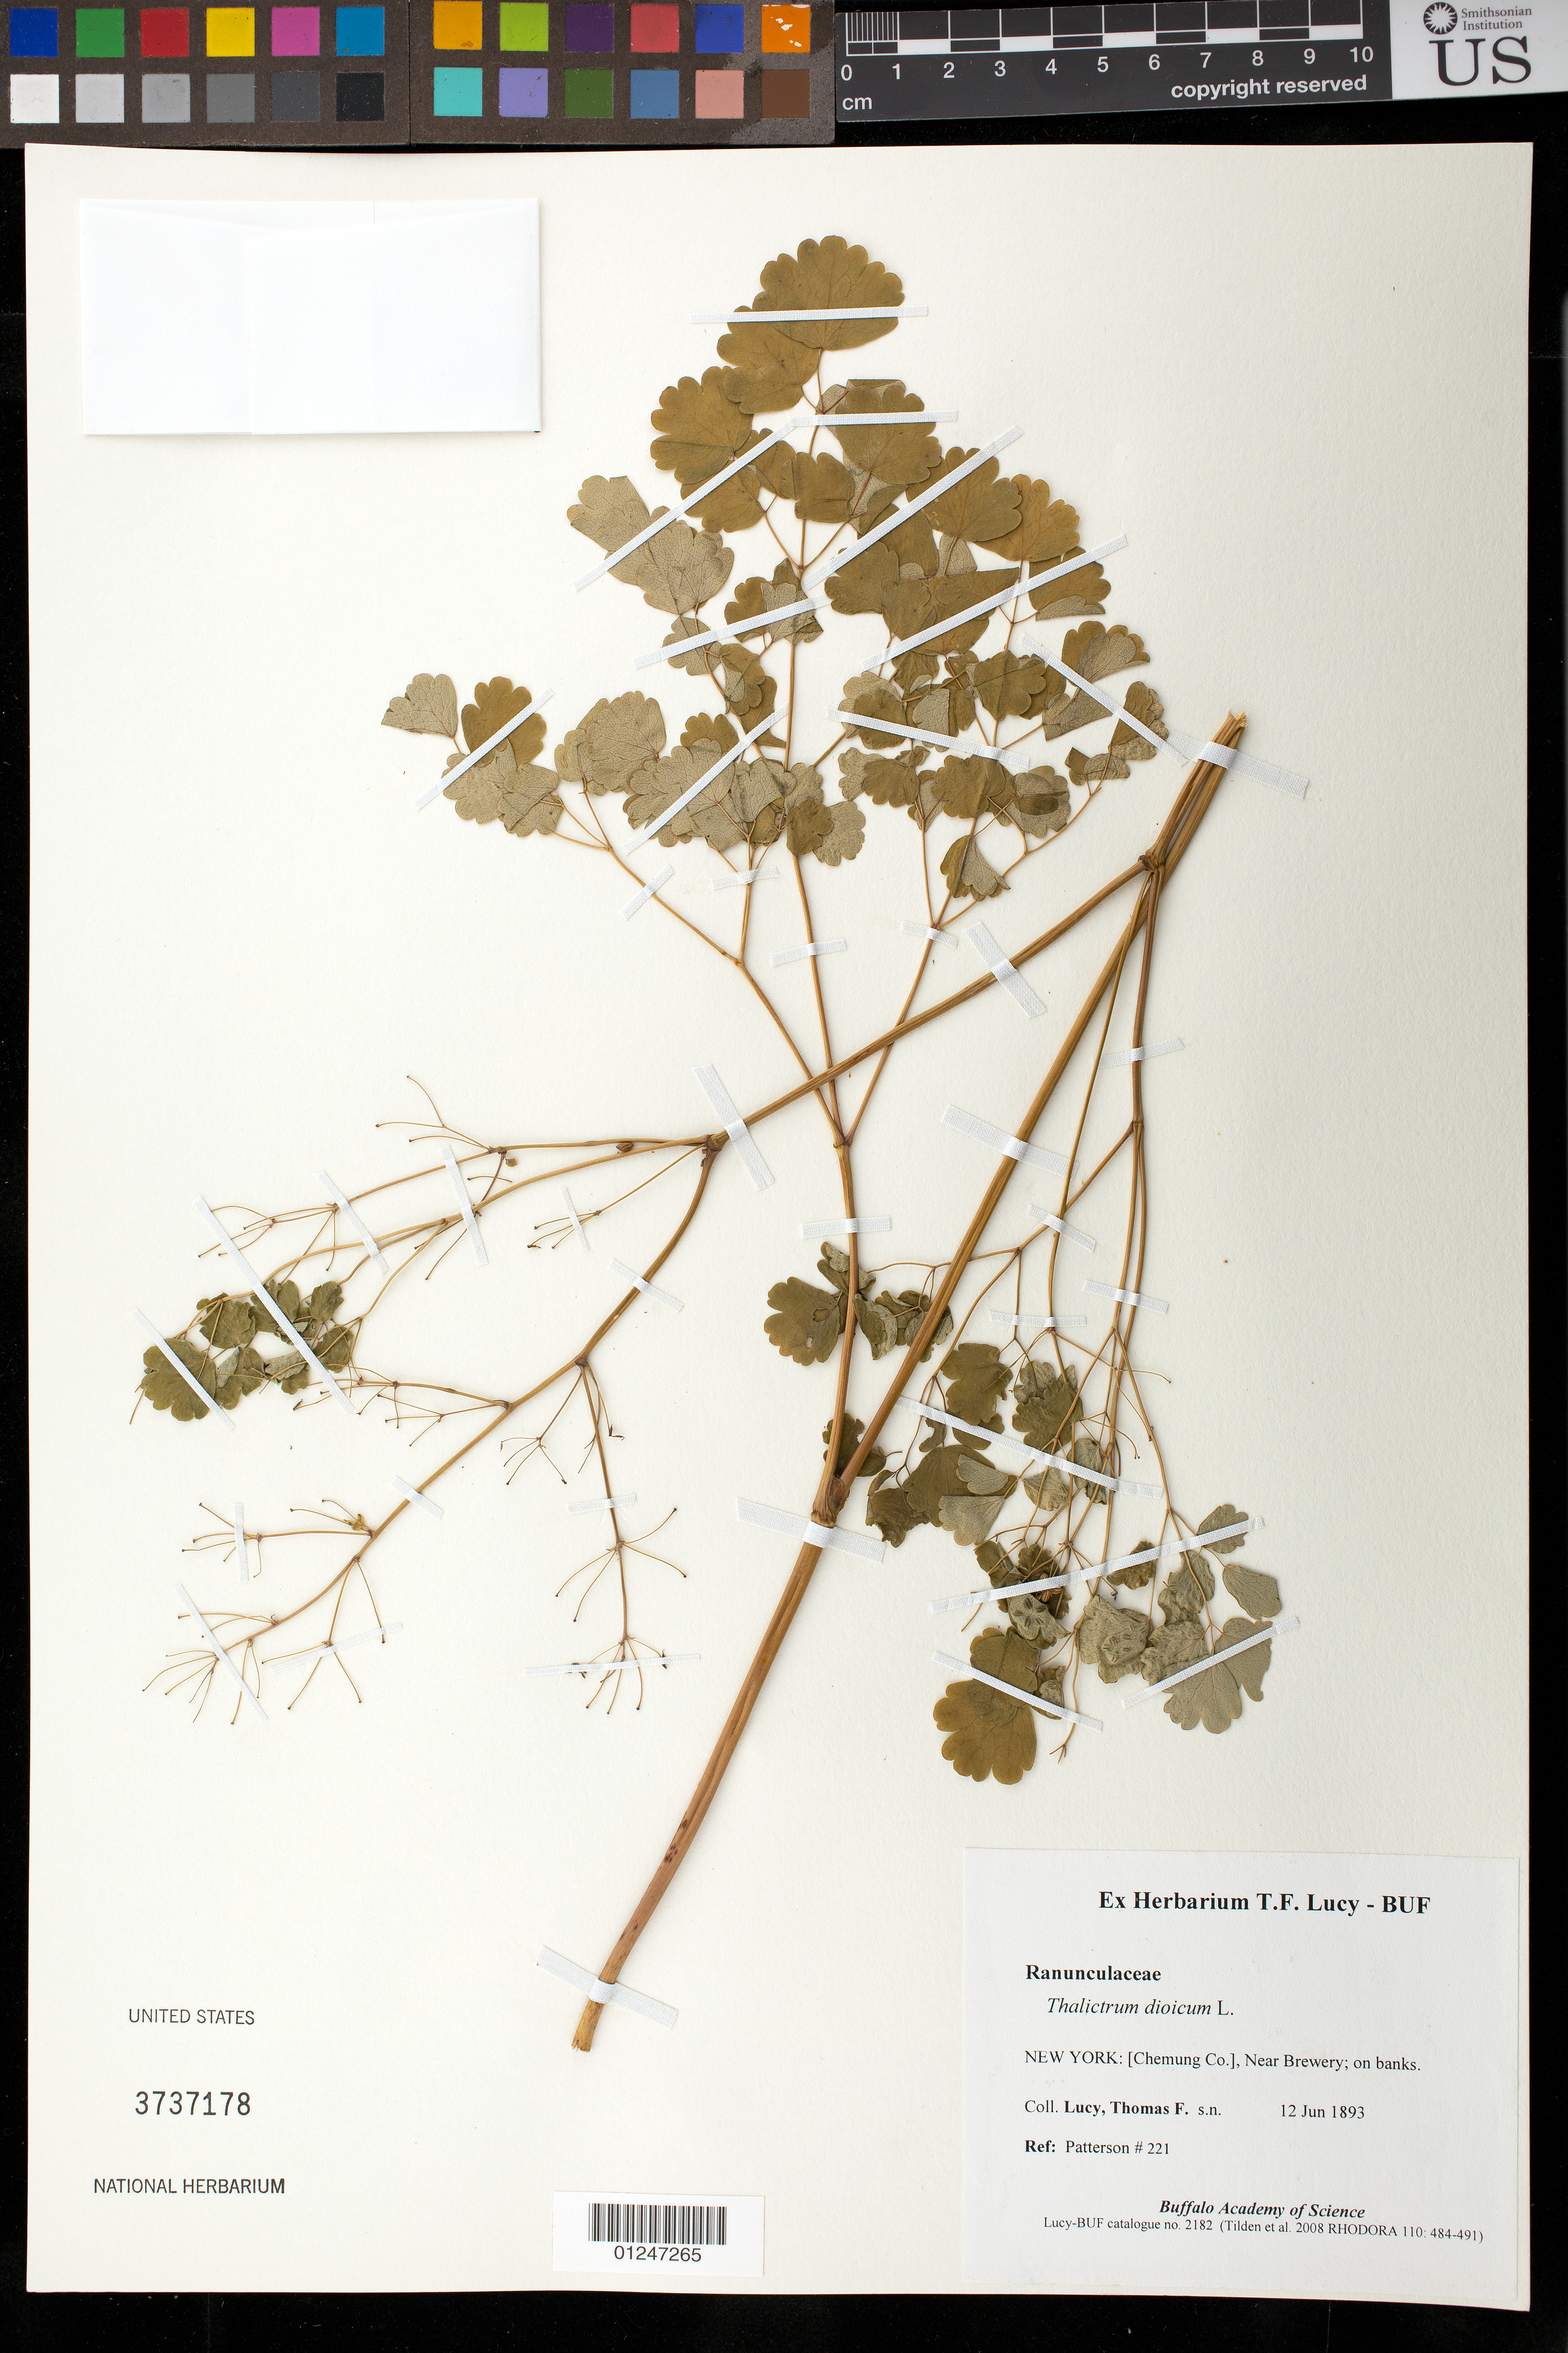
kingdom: Plantae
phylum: Tracheophyta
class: Magnoliopsida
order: Ranunculales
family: Ranunculaceae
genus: Thalictrum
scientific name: Thalictrum dioicum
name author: L.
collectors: T. Lucy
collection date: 1893-06-12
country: United States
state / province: New York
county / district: Chemung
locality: Near Brewery; on banks.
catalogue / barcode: US 3737178